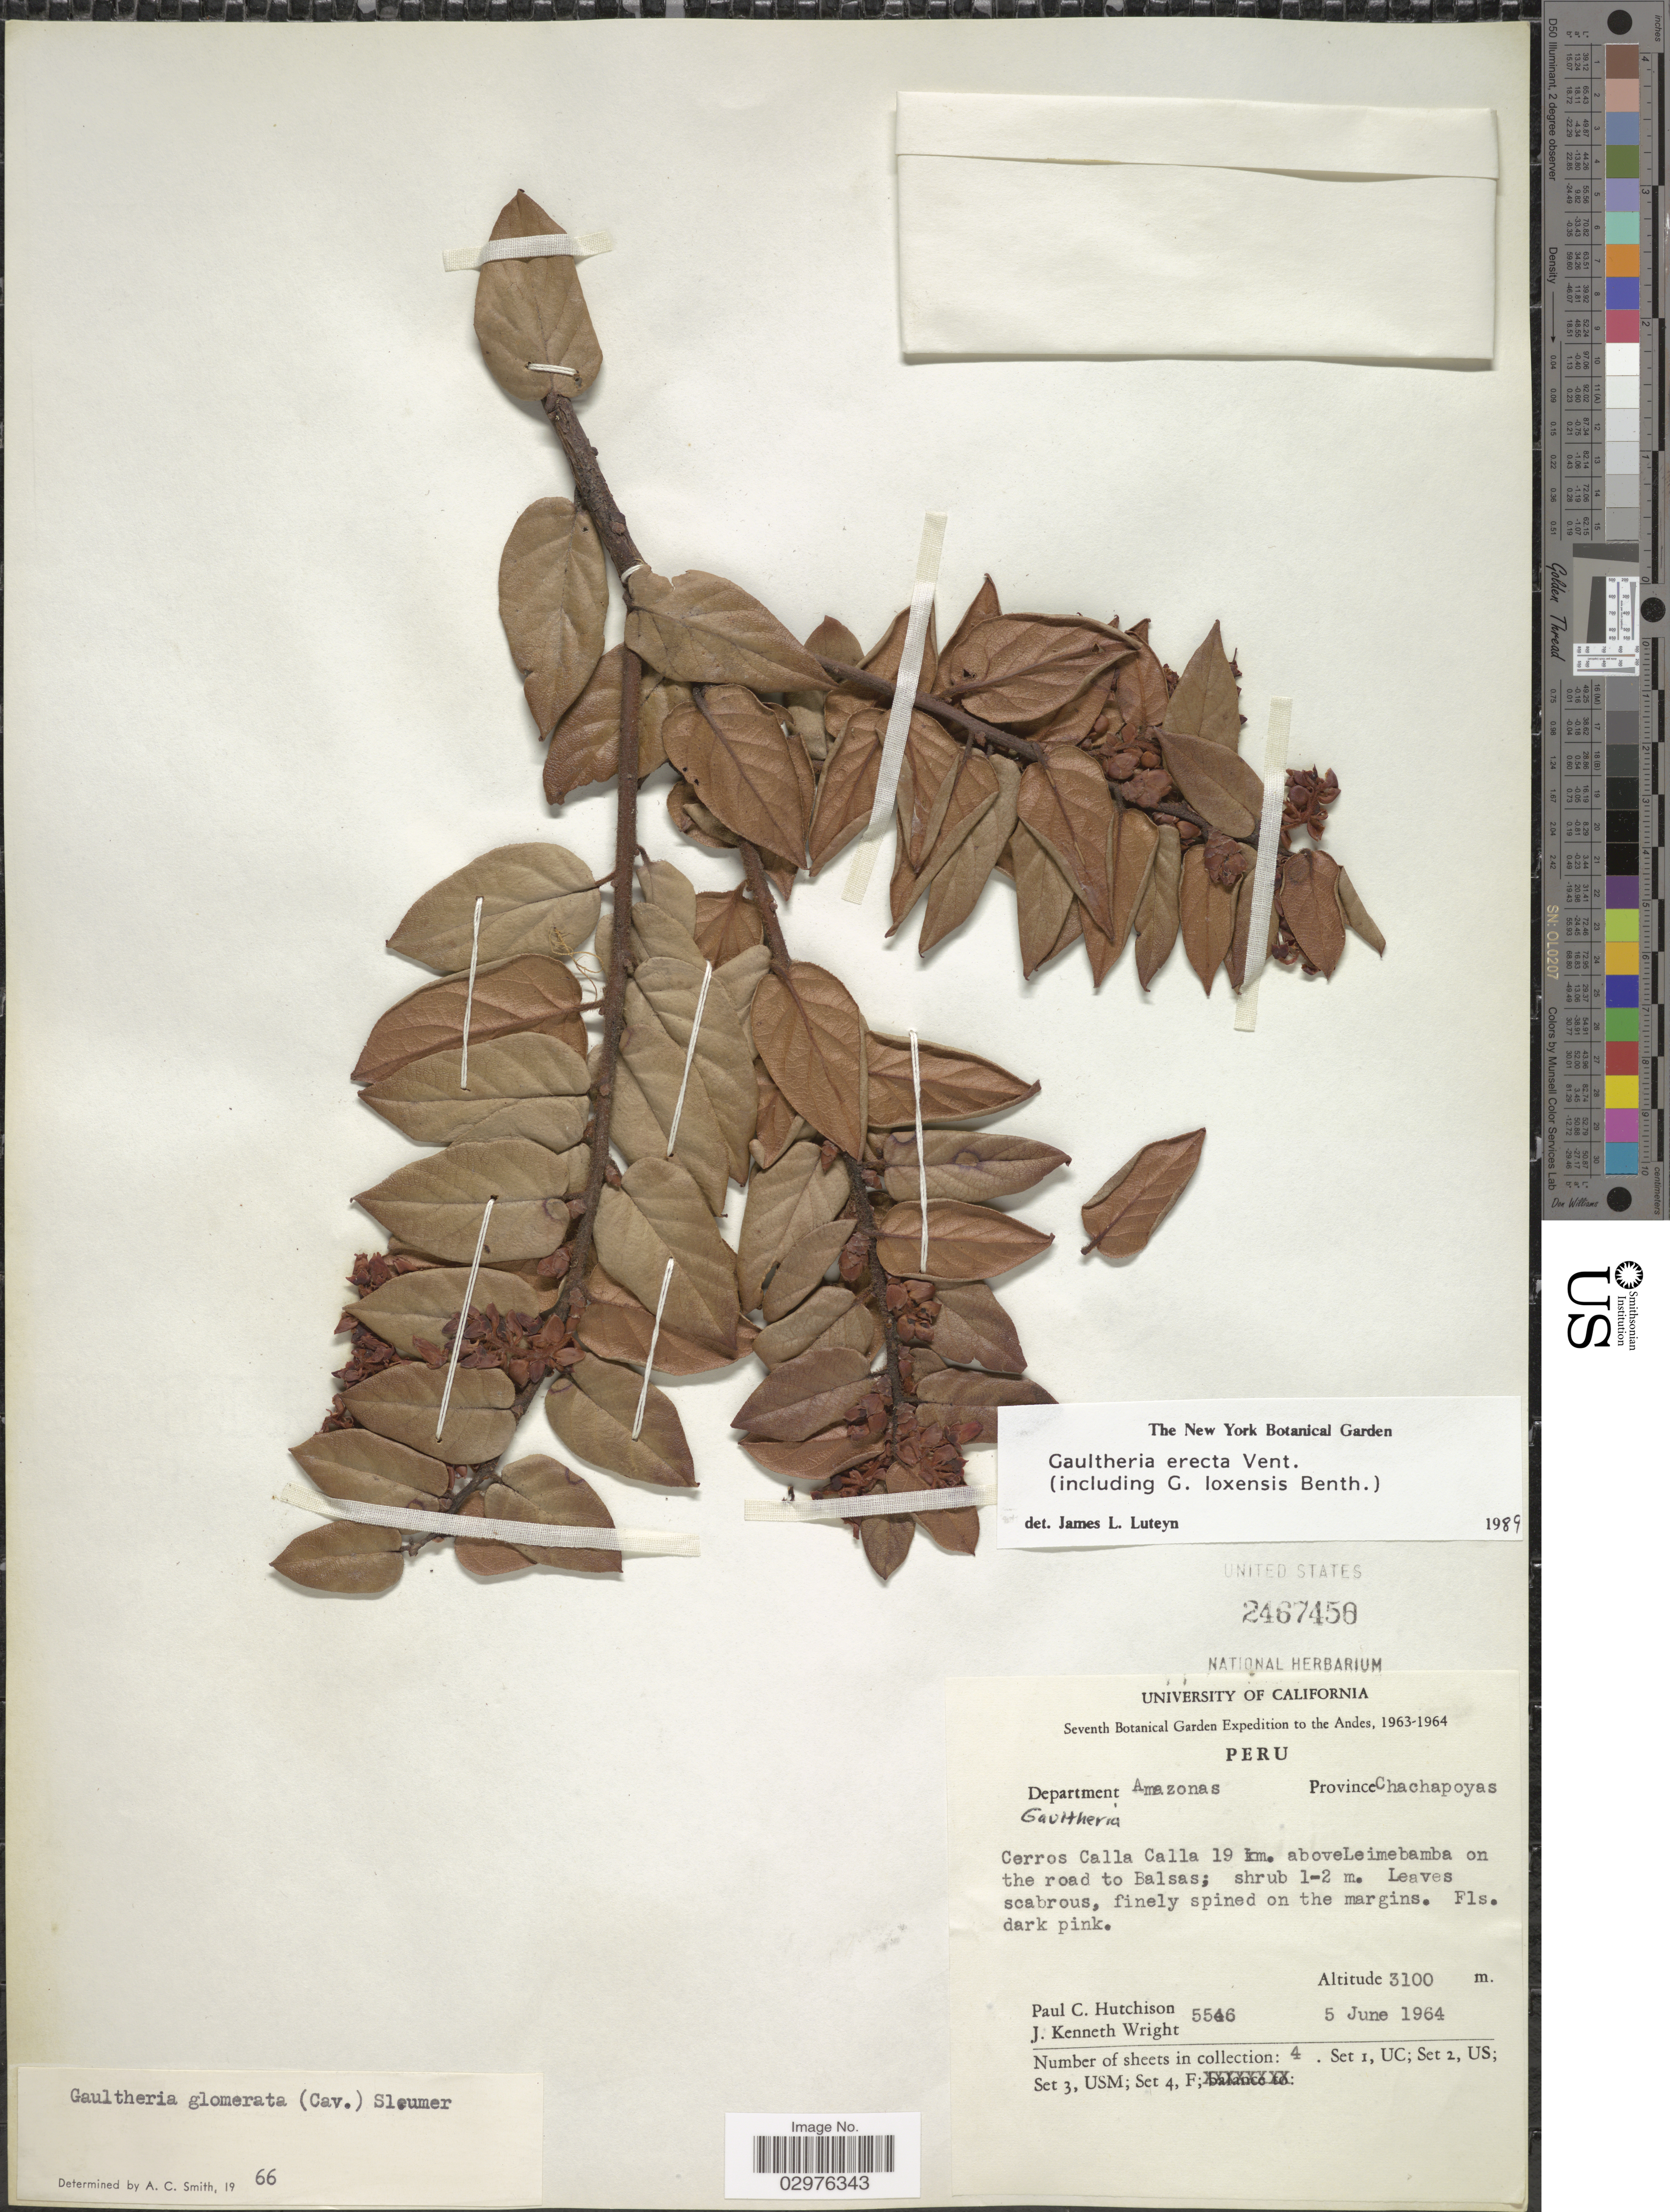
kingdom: Plantae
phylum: Tracheophyta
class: Magnoliopsida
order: Ericales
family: Ericaceae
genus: Gaultheria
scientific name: Gaultheria erecta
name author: Vent.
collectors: P. C. Hutchison & J. K. Wright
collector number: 5546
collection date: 1964-06-05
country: Peru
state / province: Amazonas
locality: The Andes. Department Amazonas. Province Chachapoyas. Cerros Calla Calla 19 km. aboveLeimebamba on the road to Balsas.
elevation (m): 3100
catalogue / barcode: US 2467458